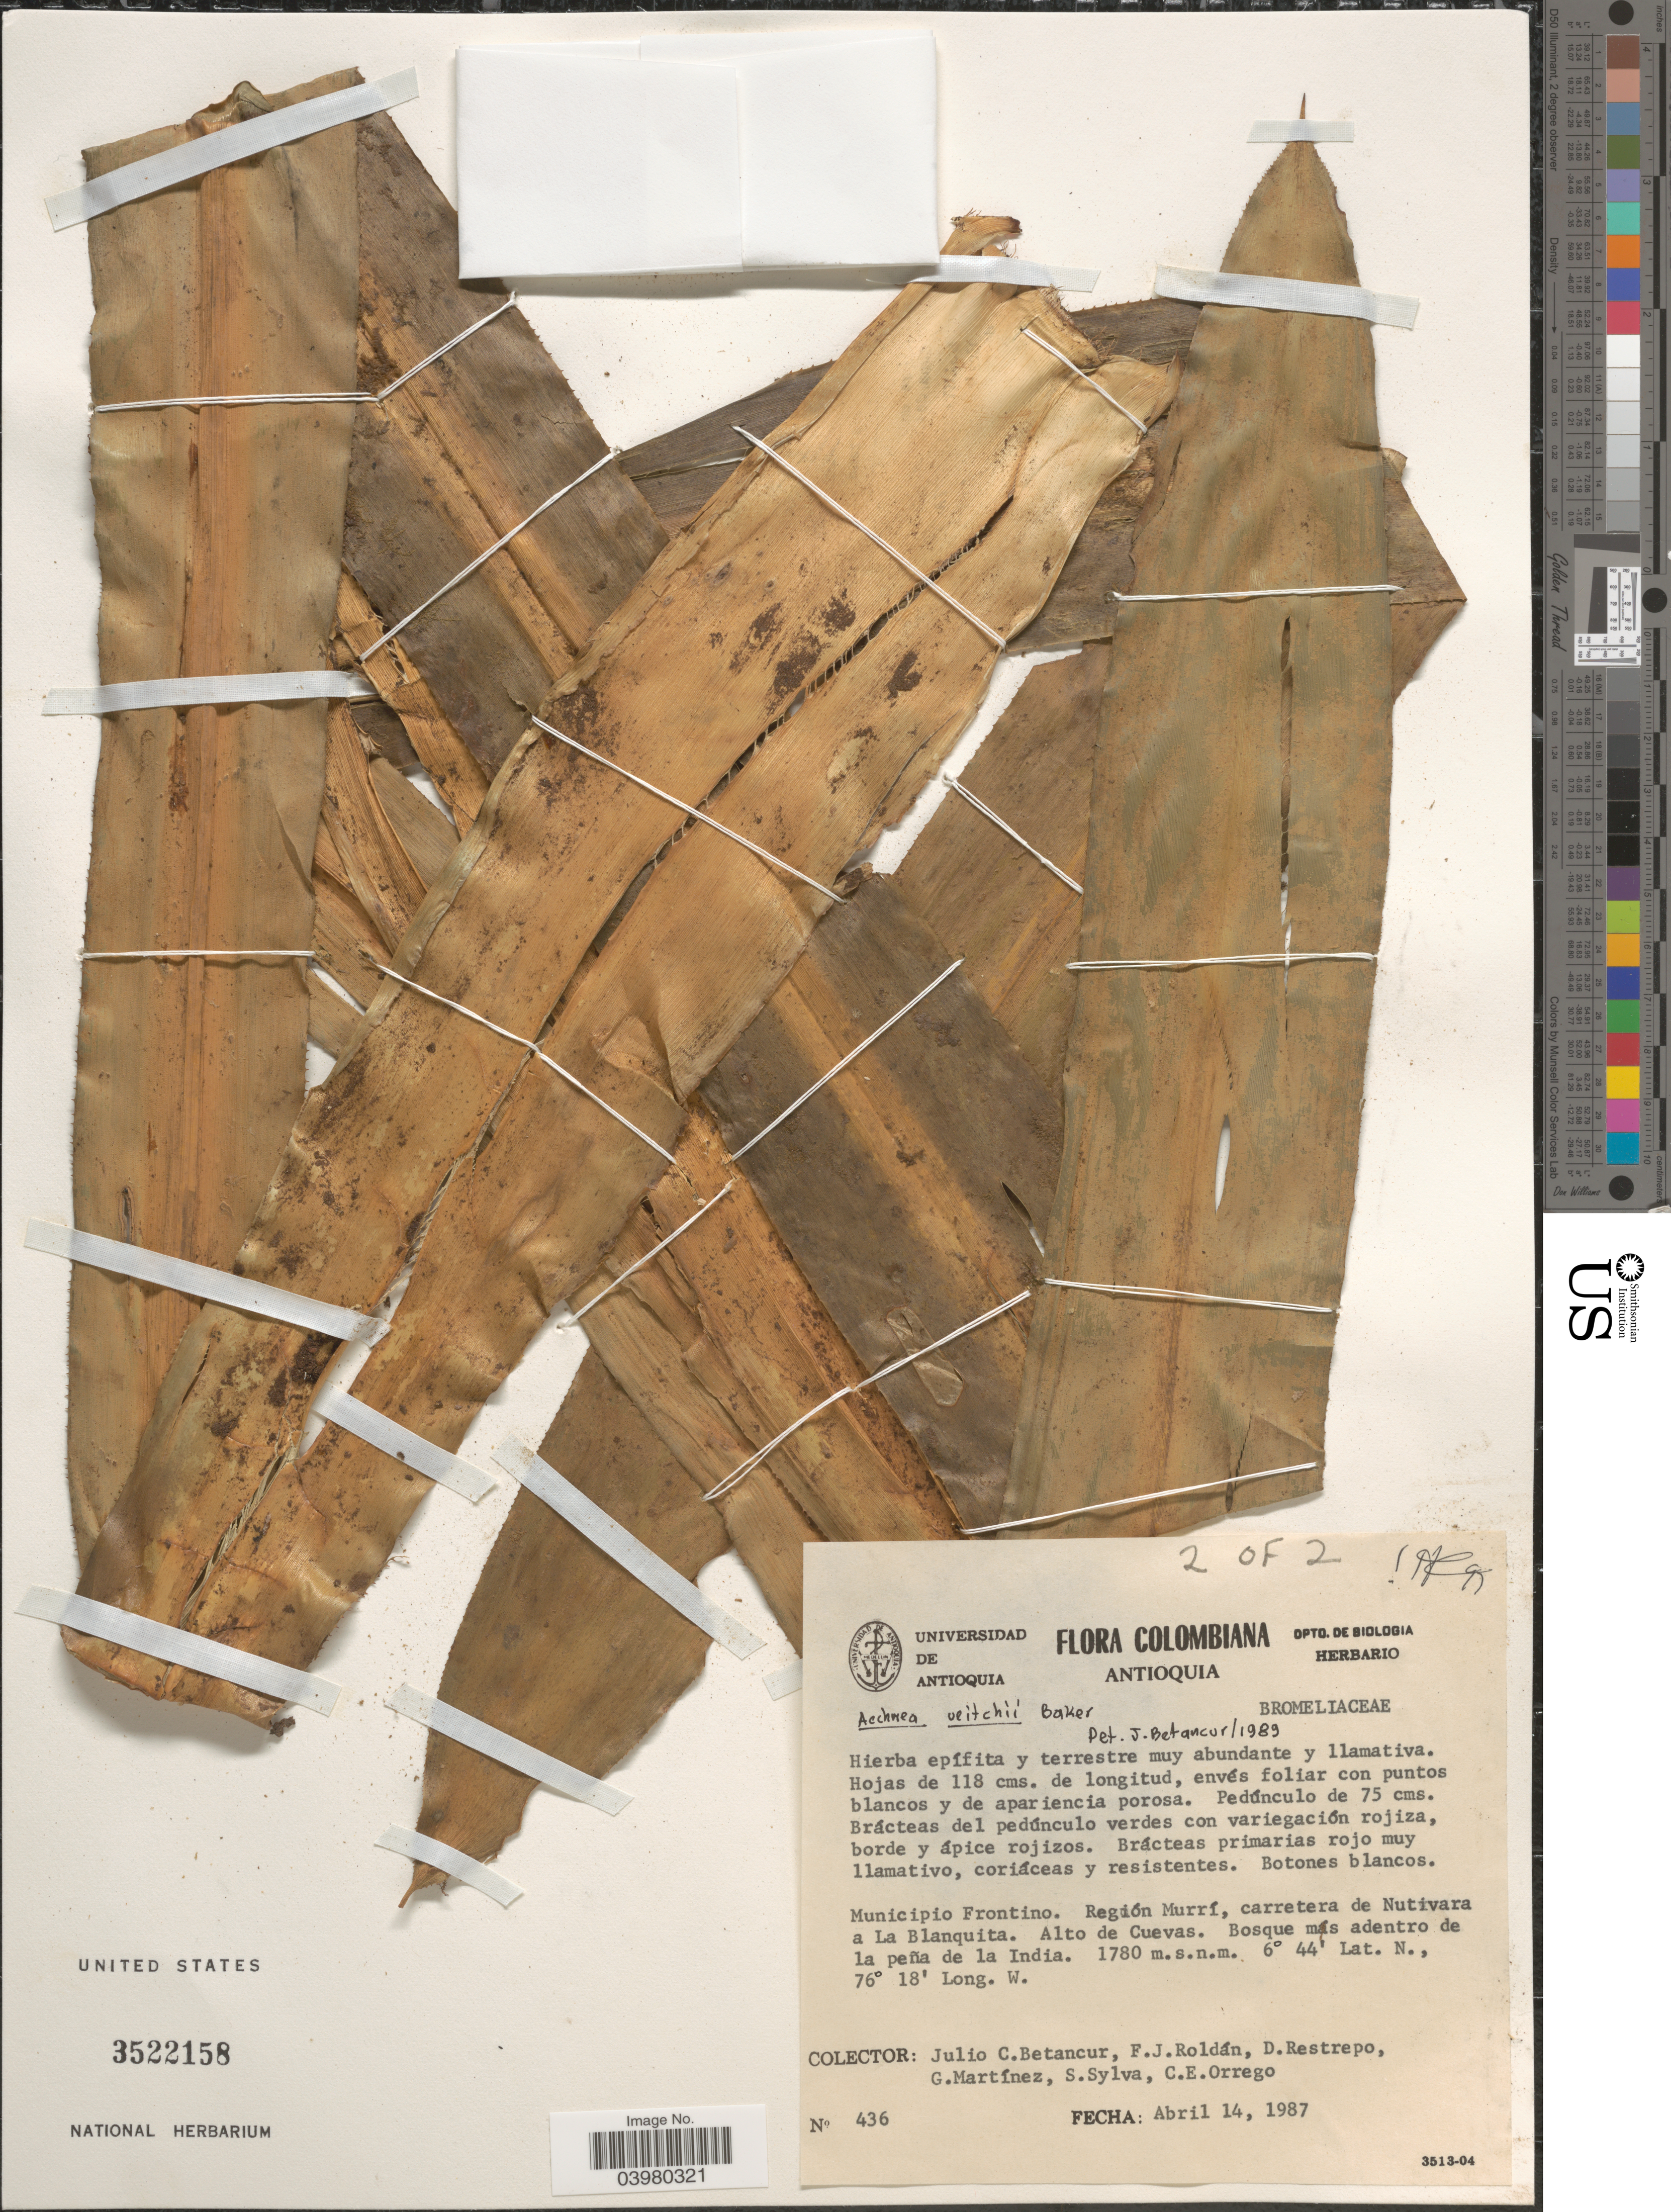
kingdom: Plantae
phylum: Tracheophyta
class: Liliopsida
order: Poales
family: Bromeliaceae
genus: Aechmea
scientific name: Aechmea veitchii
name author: Baker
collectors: J. C. Betancur, F. J. Roldán, D. Restrepo, G. Martínez & et al.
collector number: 436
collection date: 1987-04-14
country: Colombia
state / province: Antioquia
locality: Municipio Frontino. Región Murrí, carretera de Nutivara a La Blanquita. Bosque más adentro de la peña de la India. Alto de Cuevas.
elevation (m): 1780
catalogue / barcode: US 3522158